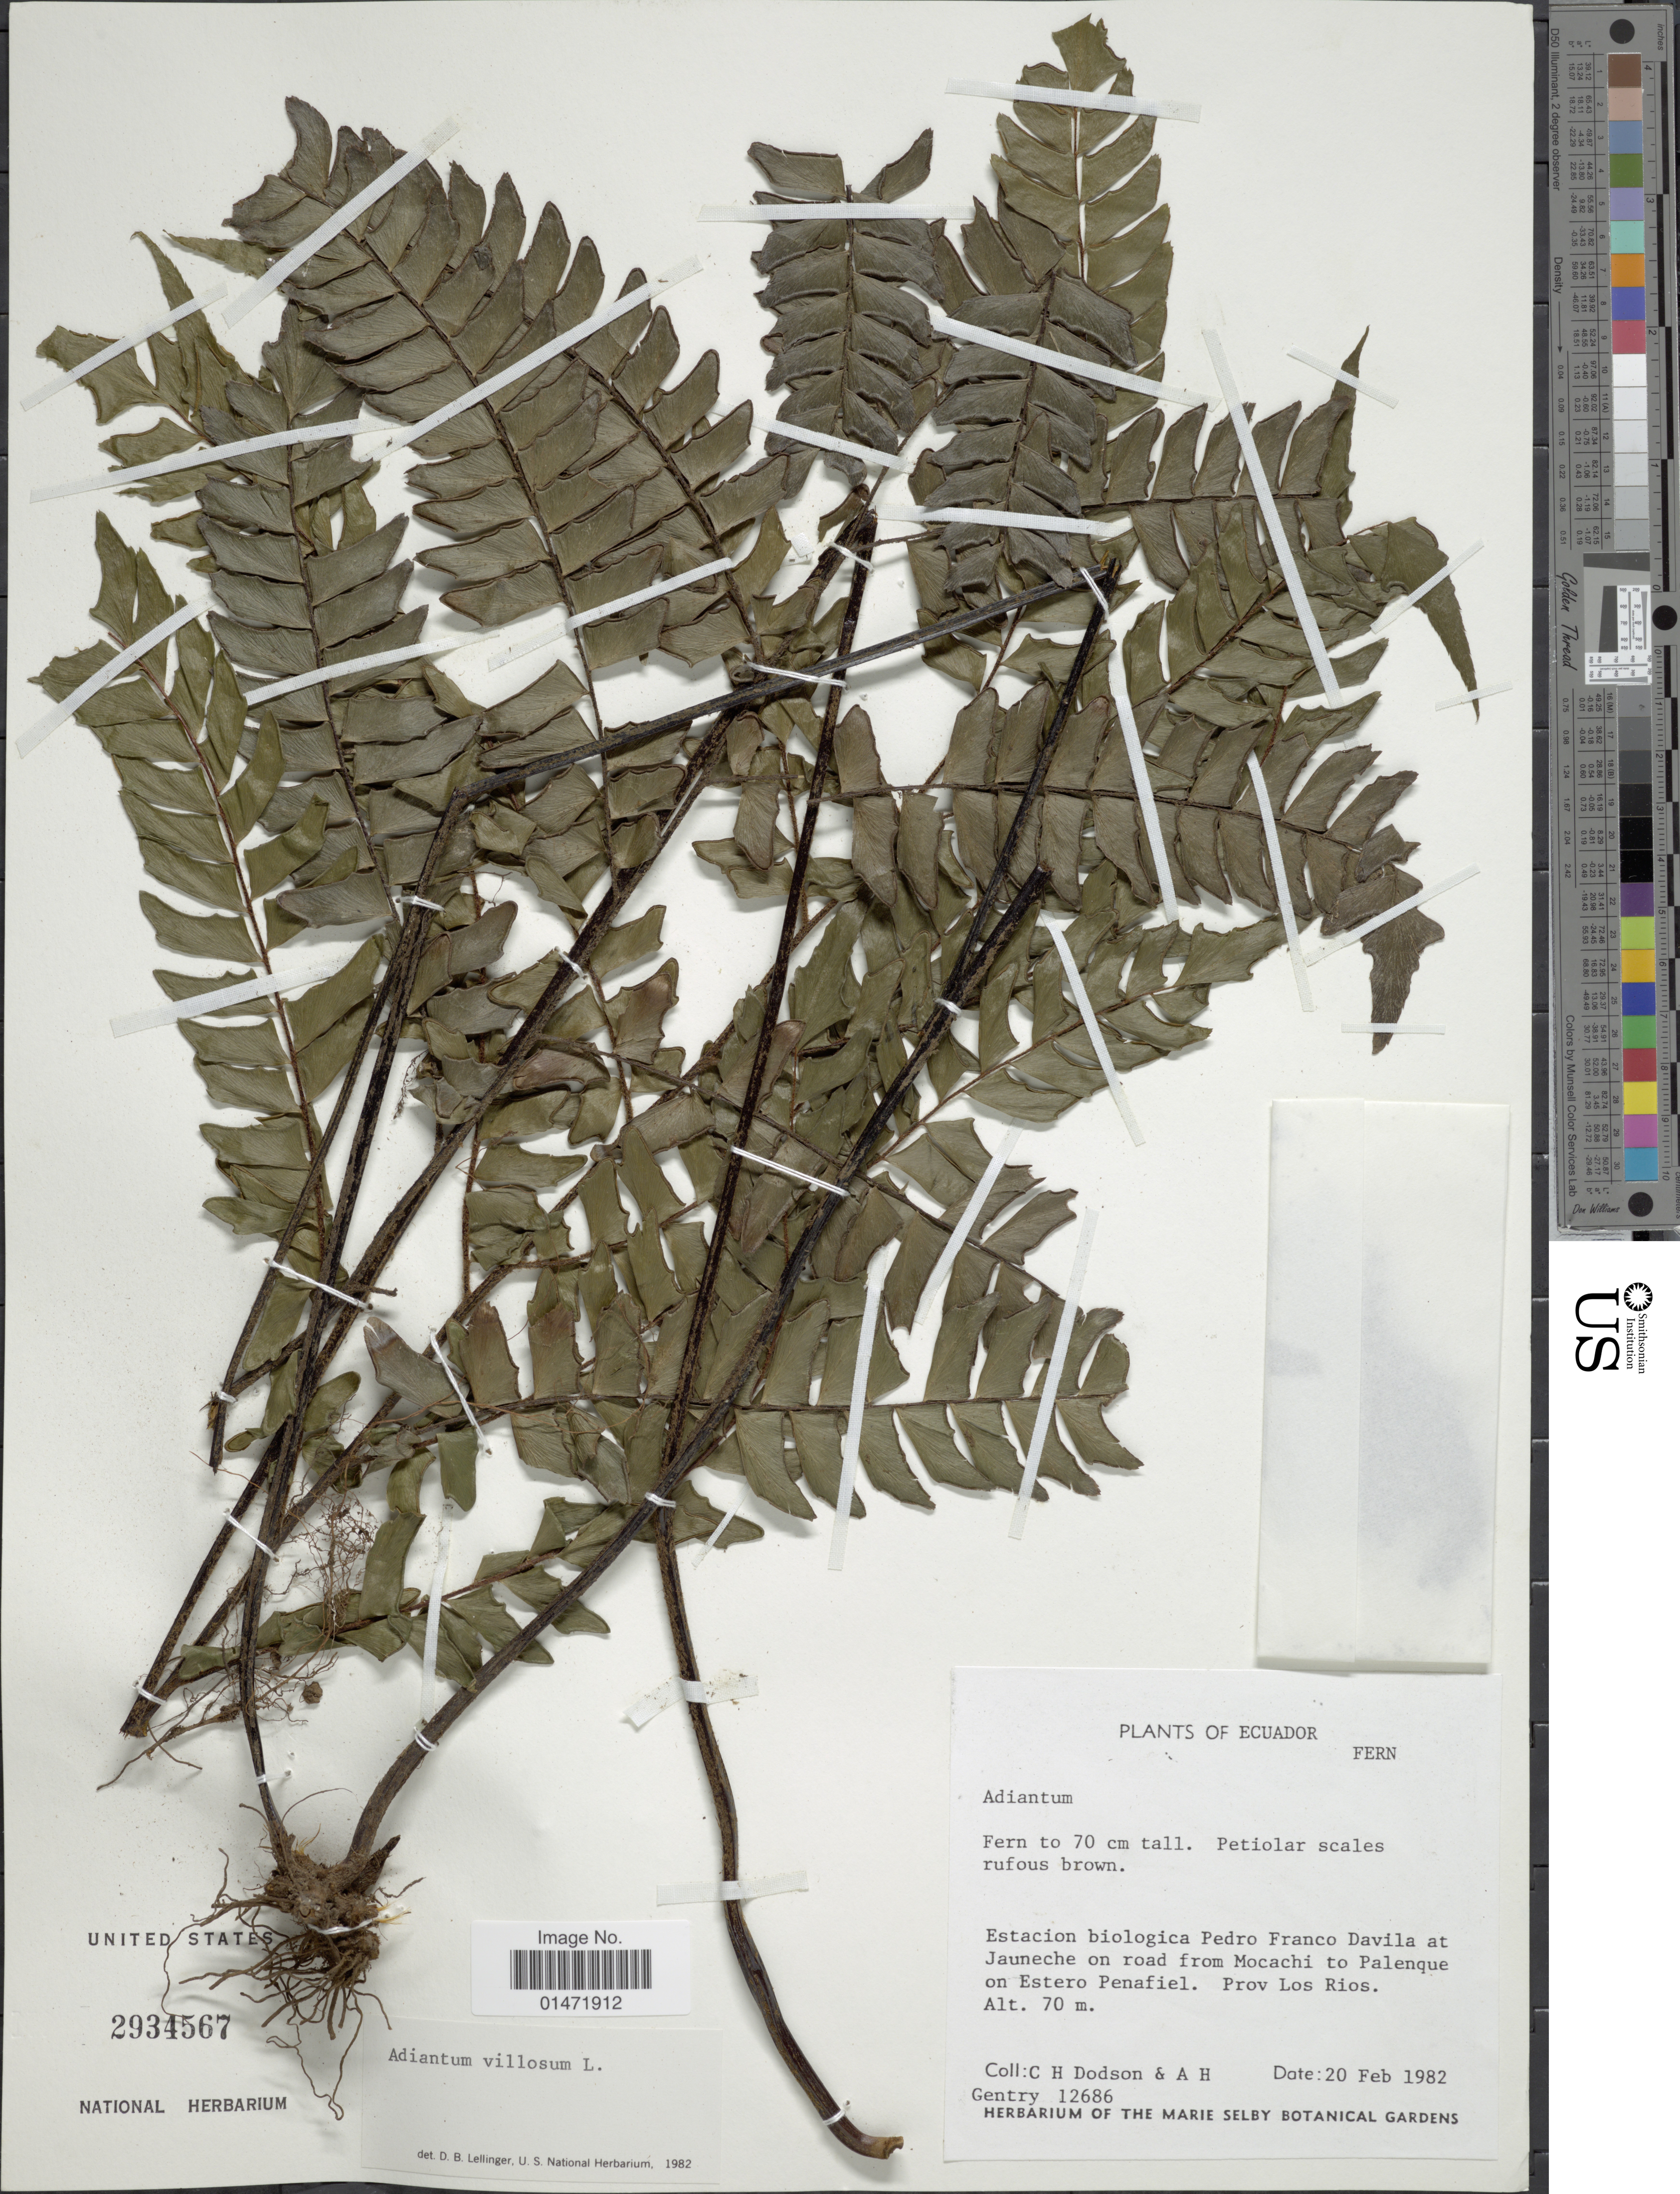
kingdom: Plantae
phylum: Tracheophyta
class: Polypodiopsida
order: Polypodiales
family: Pteridaceae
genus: Adiantum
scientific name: Adiantum villosum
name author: L.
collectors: C. H. Dodson & A. H. Gentry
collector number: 12686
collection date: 1982-02-20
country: Ecuador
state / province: Los Ríos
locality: Estacion biologica Pedro Franco Davila at Jauneche on road from Mocachi to Palenque on Estero Penafiel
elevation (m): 70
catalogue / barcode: US 2934567